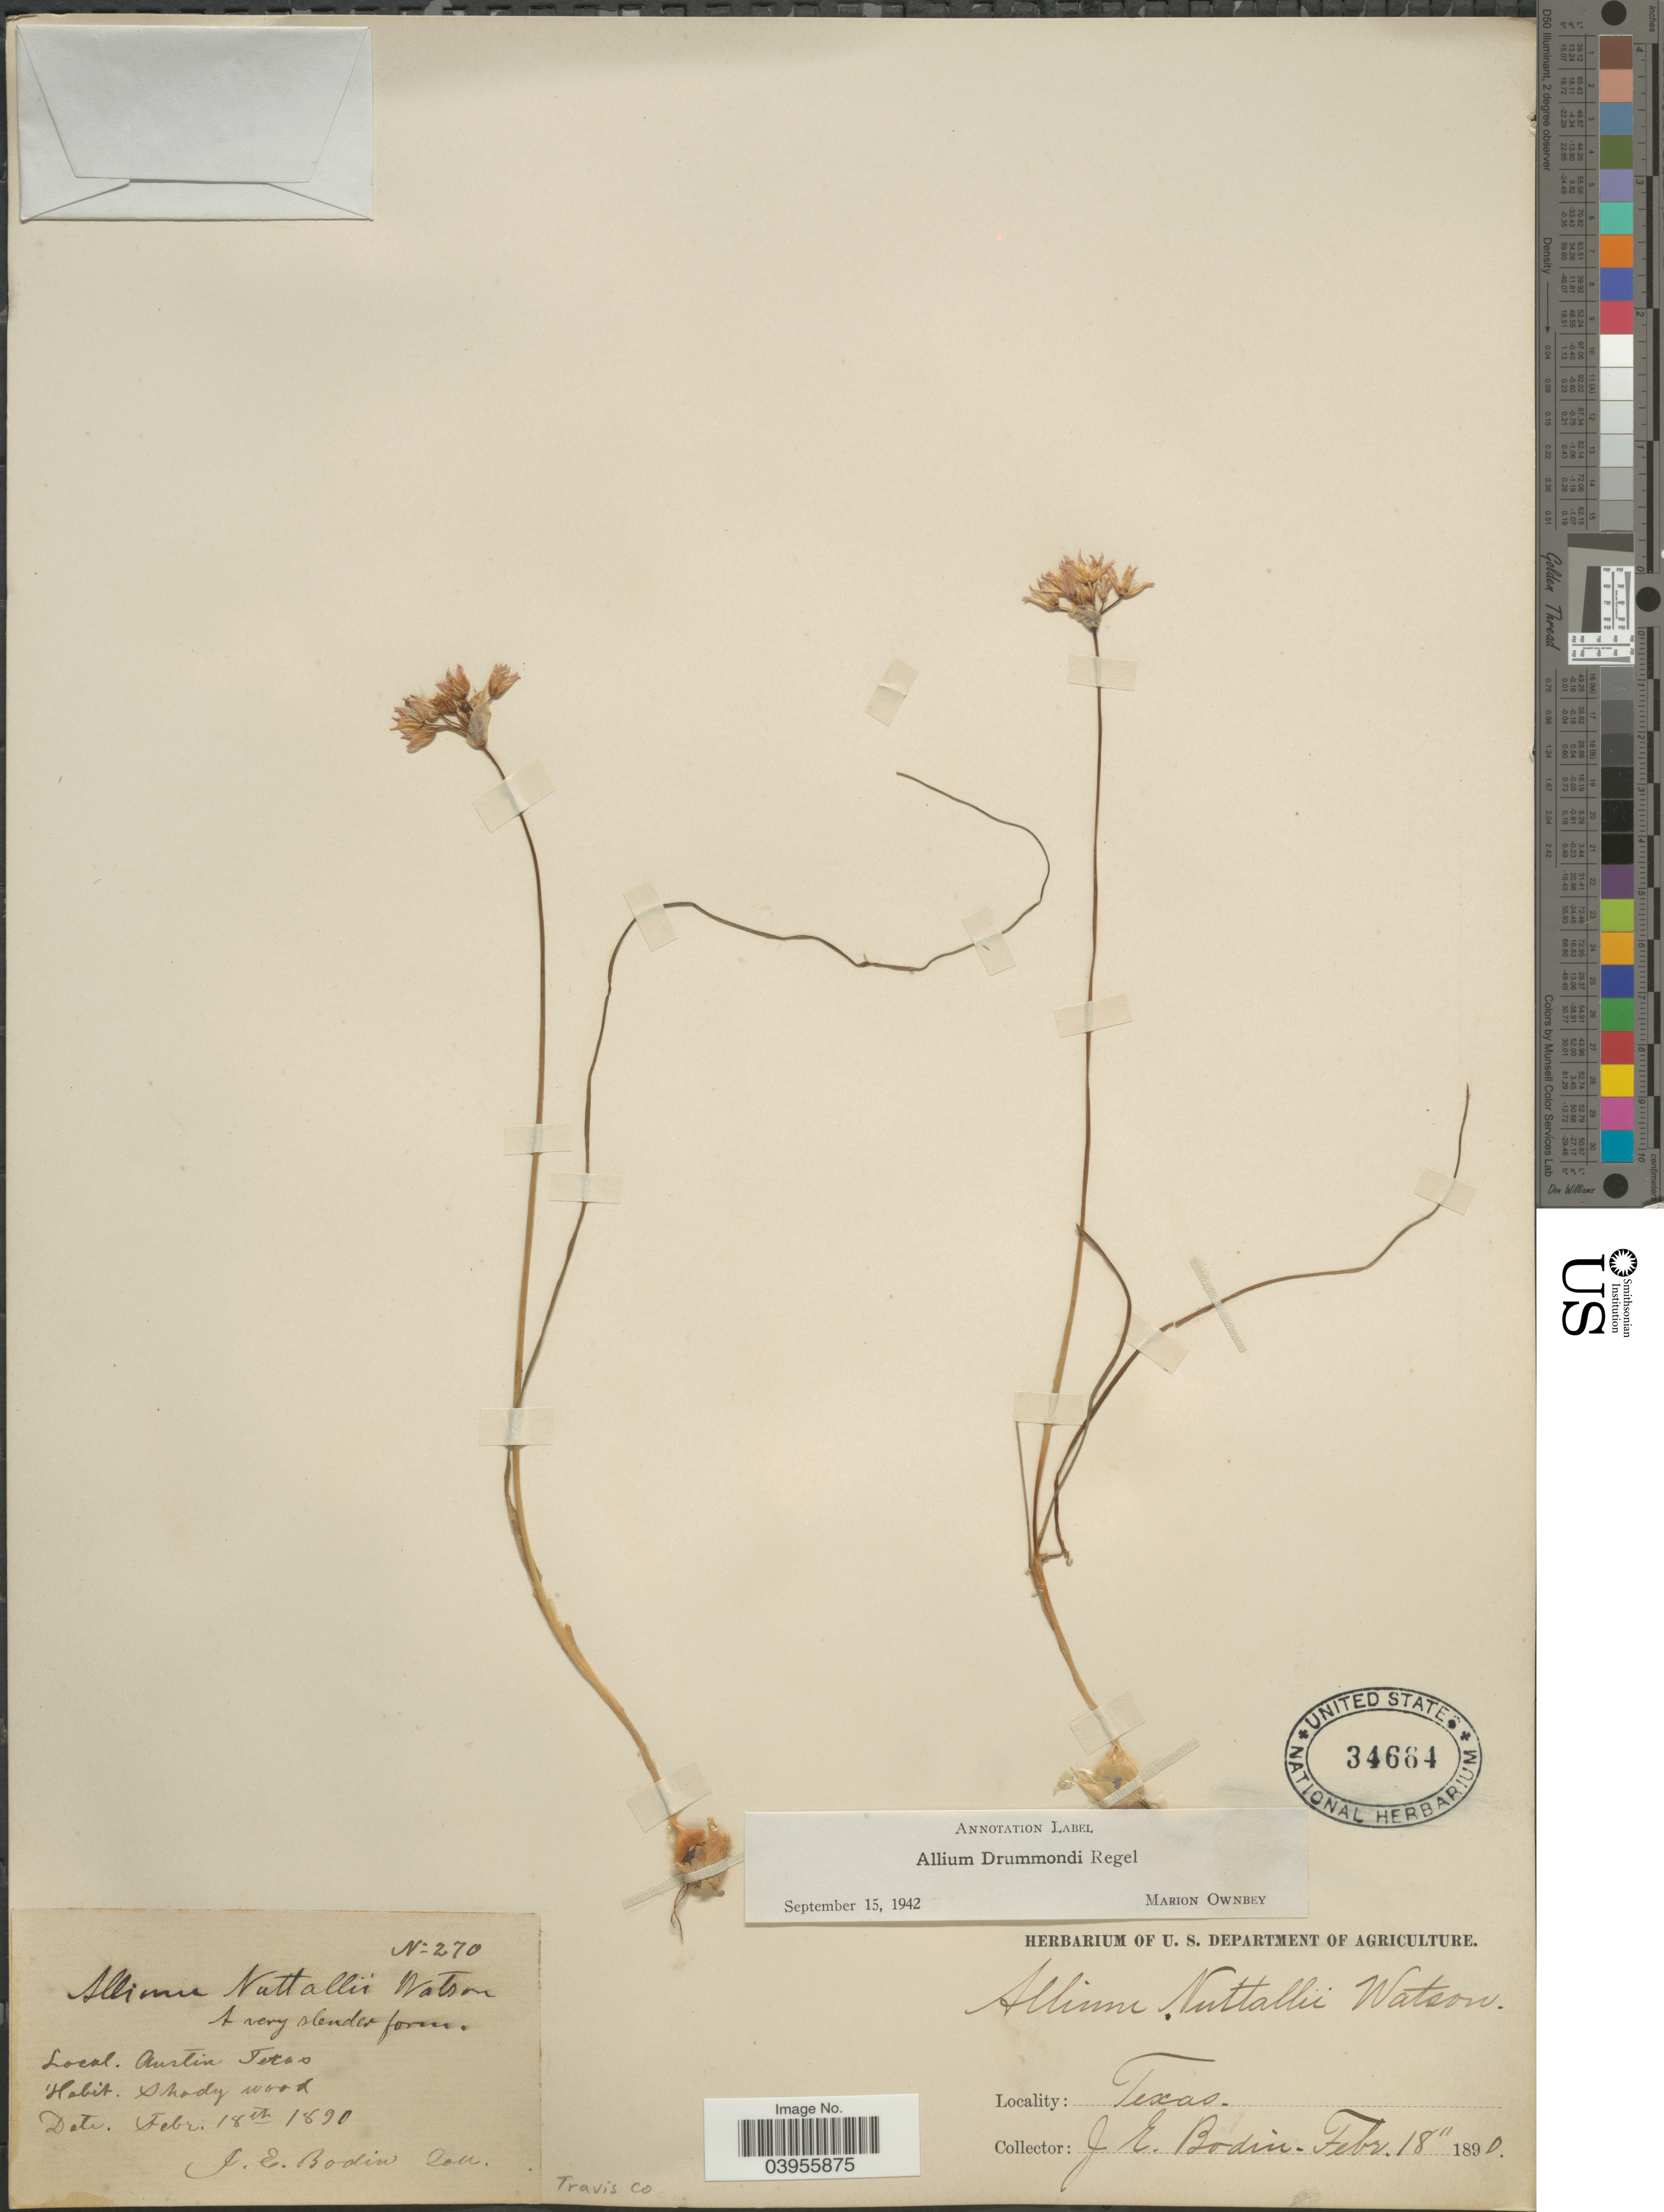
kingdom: Plantae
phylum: Tracheophyta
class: Liliopsida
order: Asparagales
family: Amaryllidaceae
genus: Allium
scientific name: Allium drummondii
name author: Regel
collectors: J. E. Bodin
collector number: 270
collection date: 1890-02-18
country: United States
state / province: Texas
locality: Austin. Travis Co.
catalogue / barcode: US 34664